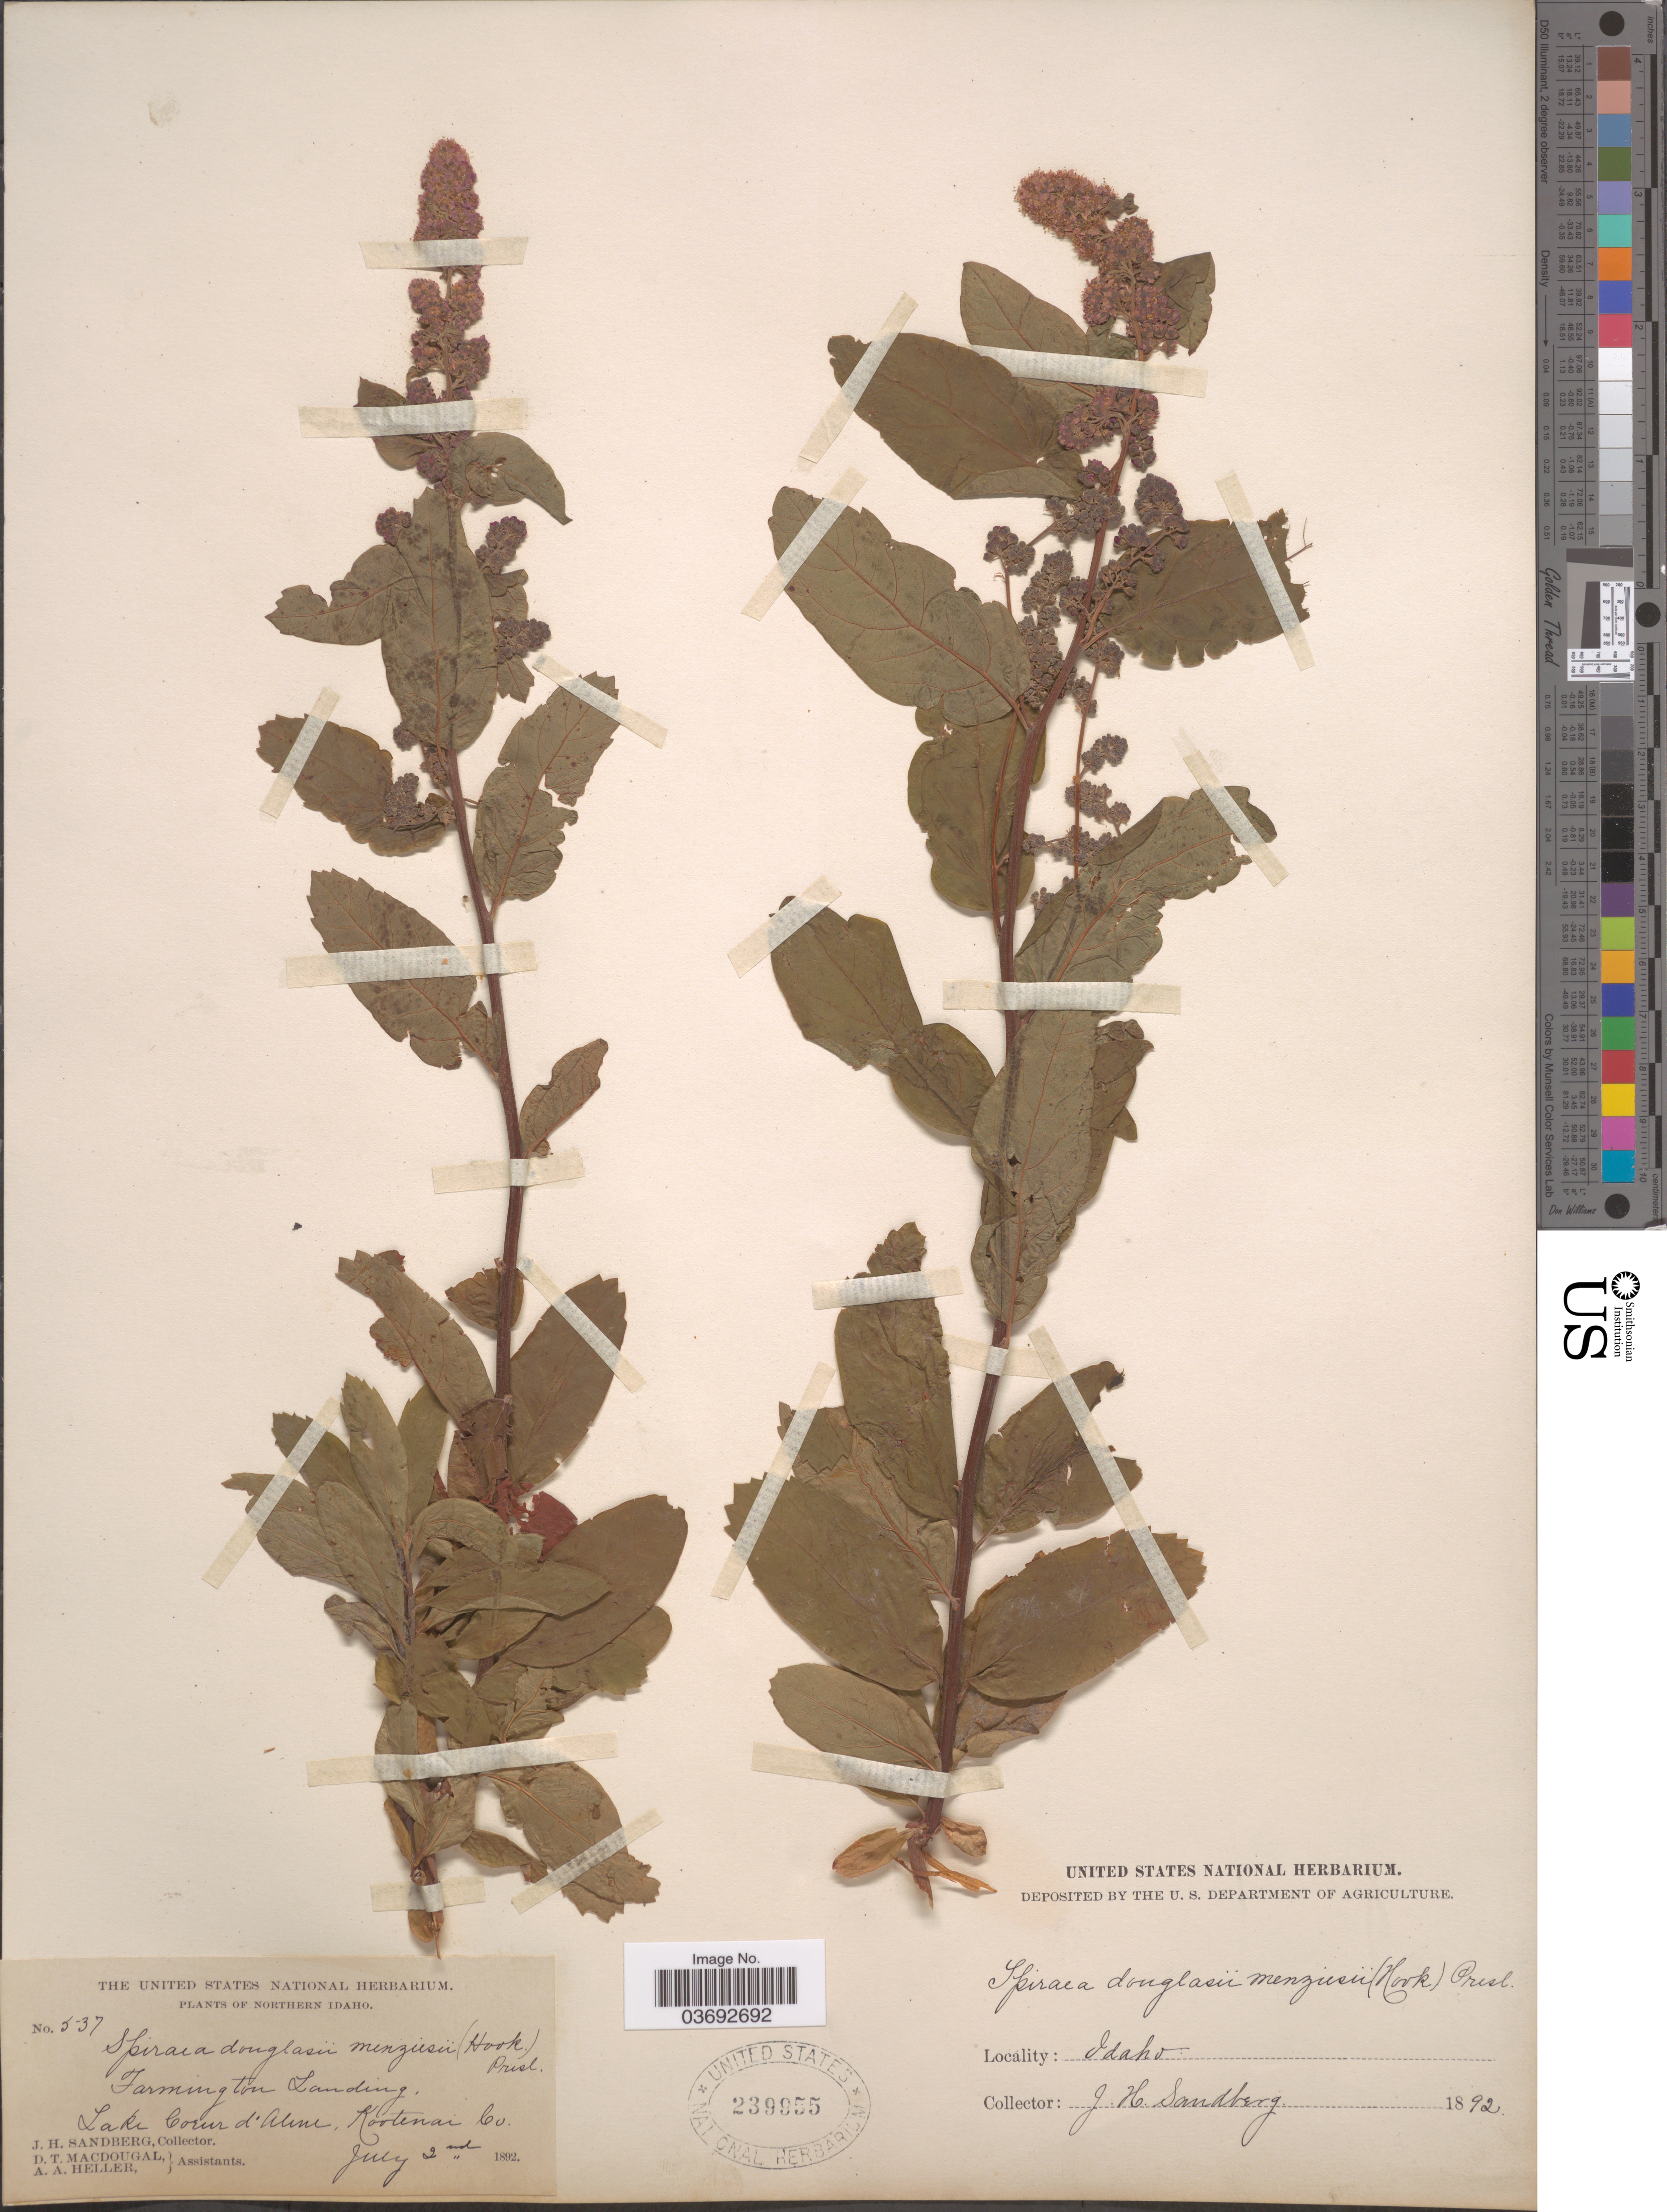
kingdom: Plantae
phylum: Tracheophyta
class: Magnoliopsida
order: Rosales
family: Rosaceae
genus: Spiraea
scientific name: Spiraea menziesii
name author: Hook.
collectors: J. H. Sandberg, D. T. MacDougal & A. A. Heller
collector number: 537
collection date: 1892-07-02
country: United States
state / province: Idaho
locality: Northern Idaho. Farmington Landing. Lake Coeur d'Alene, Kootenai Co.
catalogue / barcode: US 239955